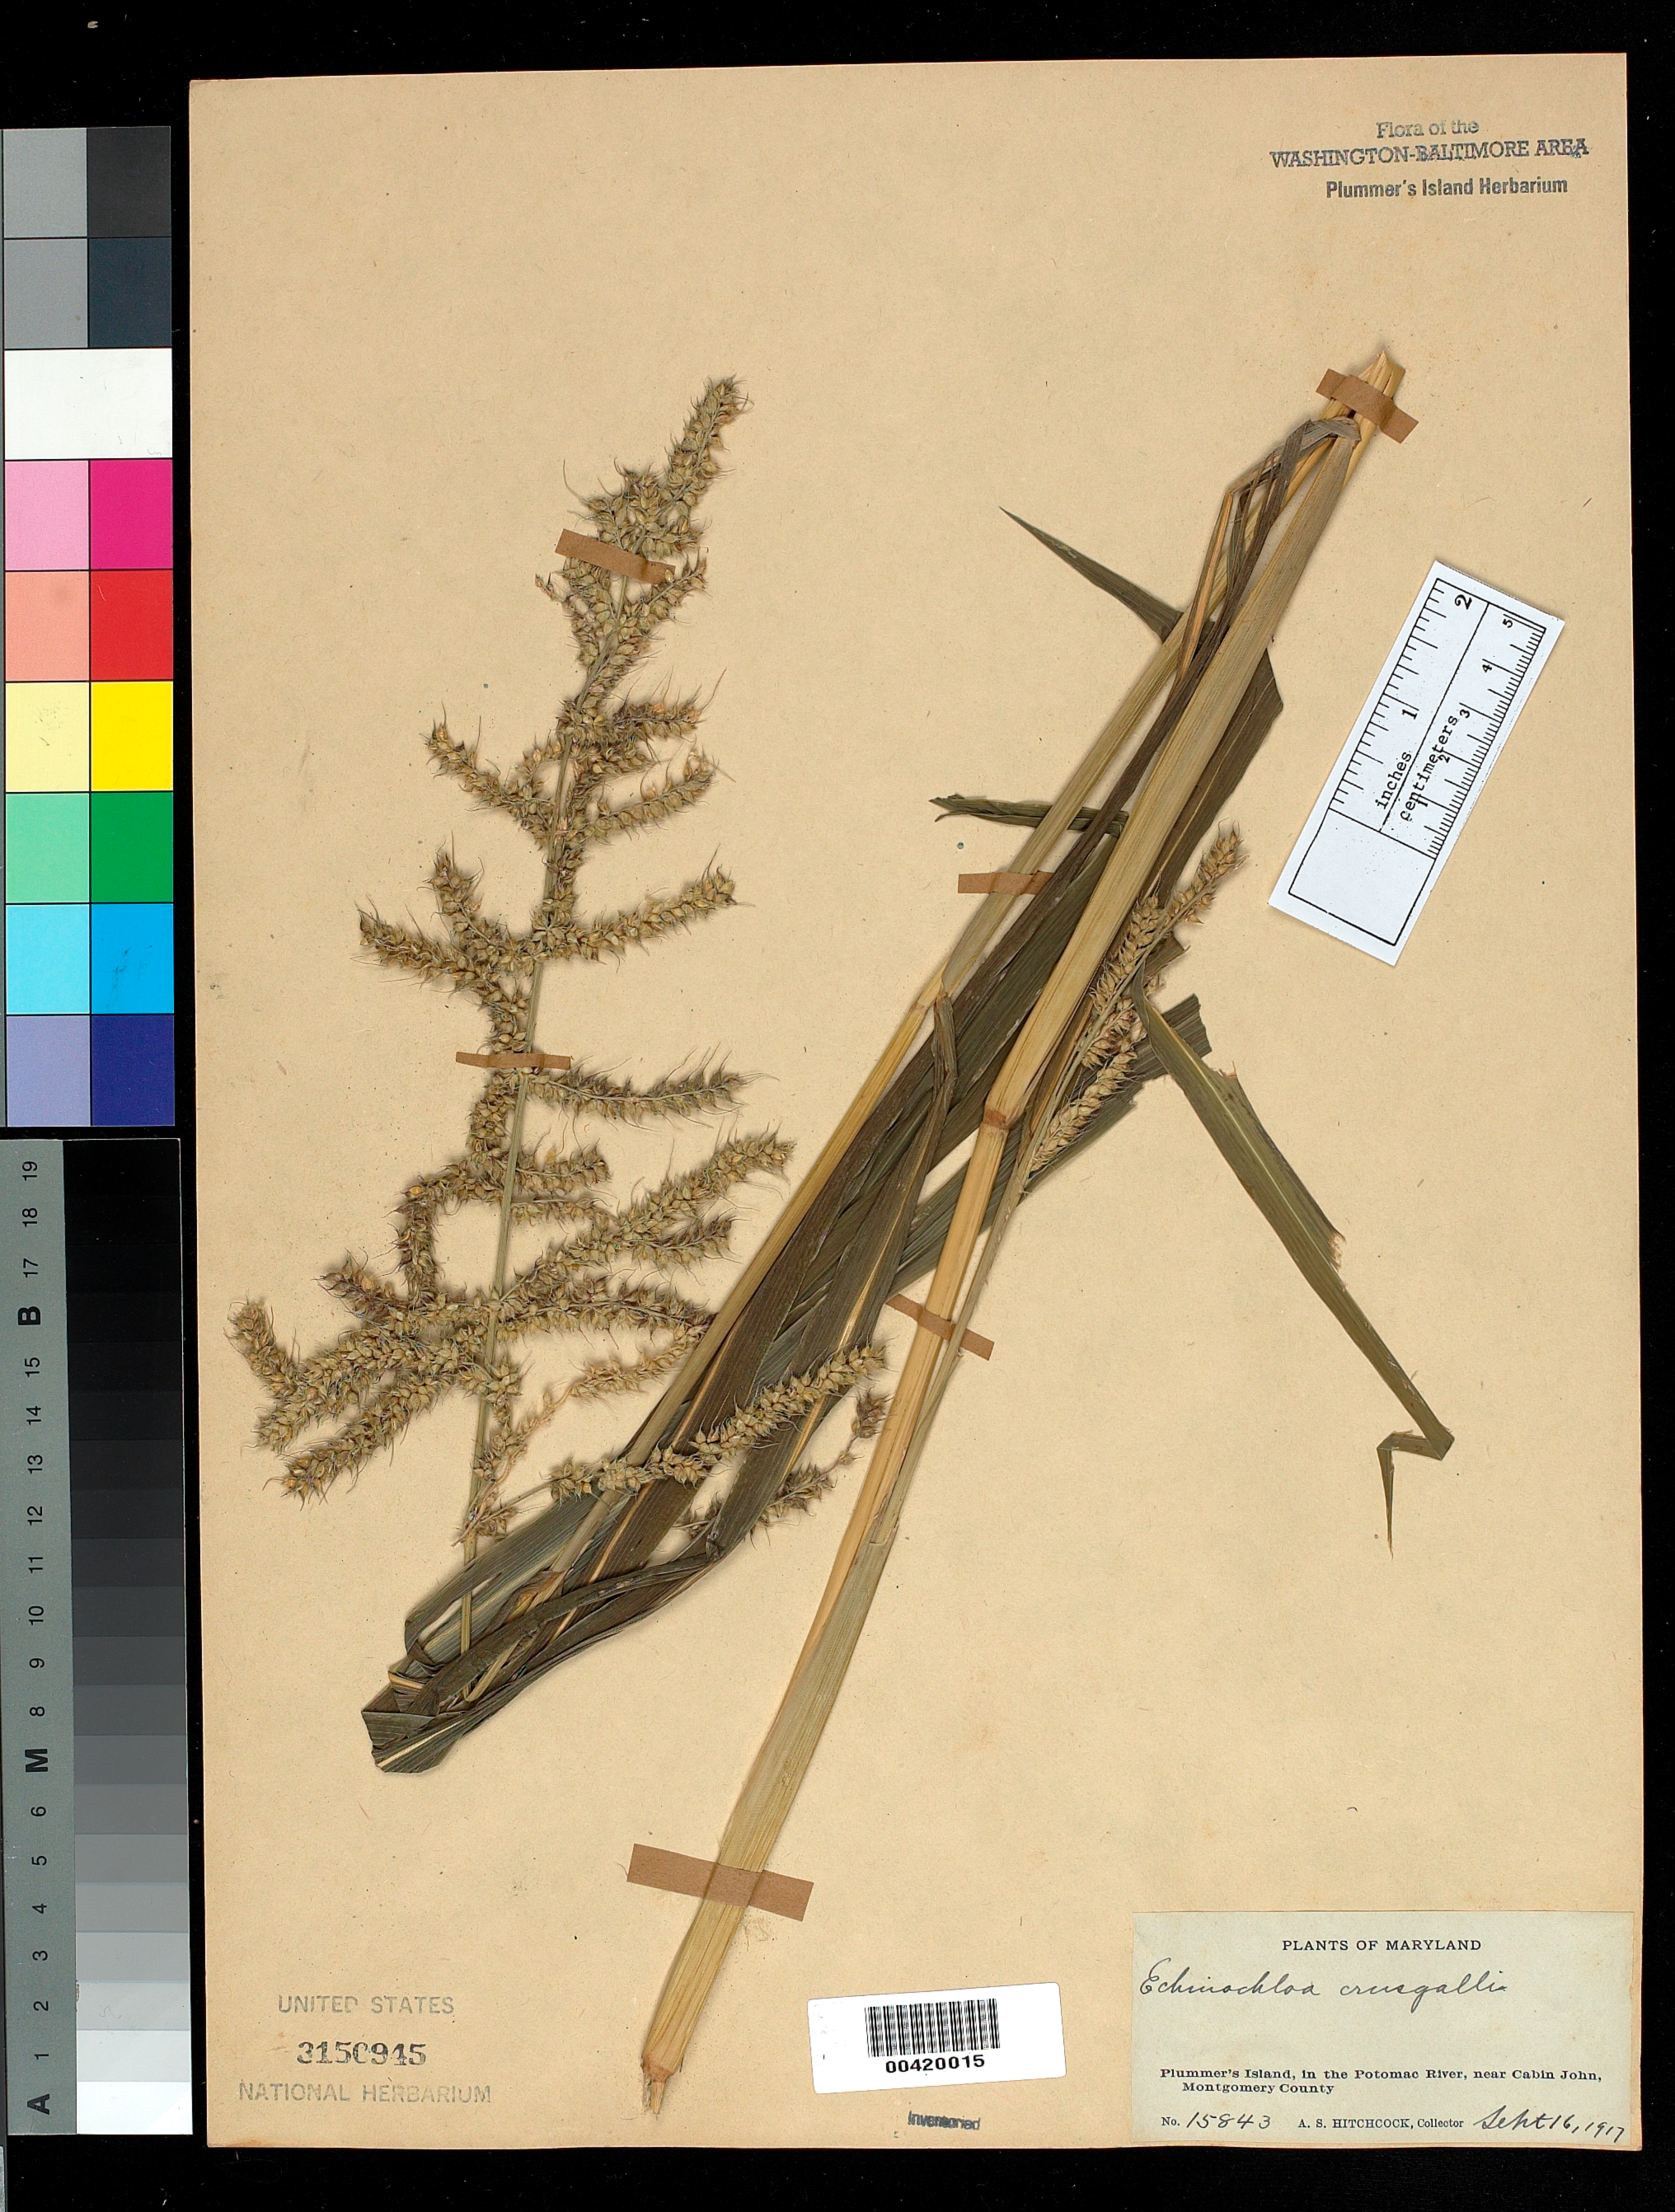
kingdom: Plantae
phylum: Tracheophyta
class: Liliopsida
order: Poales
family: Poaceae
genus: Echinochloa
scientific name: Echinochloa crus-galli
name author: (L.) P. Beauv.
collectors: A. S. Hitchcock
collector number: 15843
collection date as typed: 16 Sep 1917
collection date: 1917-09-16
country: United States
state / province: Maryland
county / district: Montgomery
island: Plummers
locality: Plummer's Island Plummers Island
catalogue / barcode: US 3150945